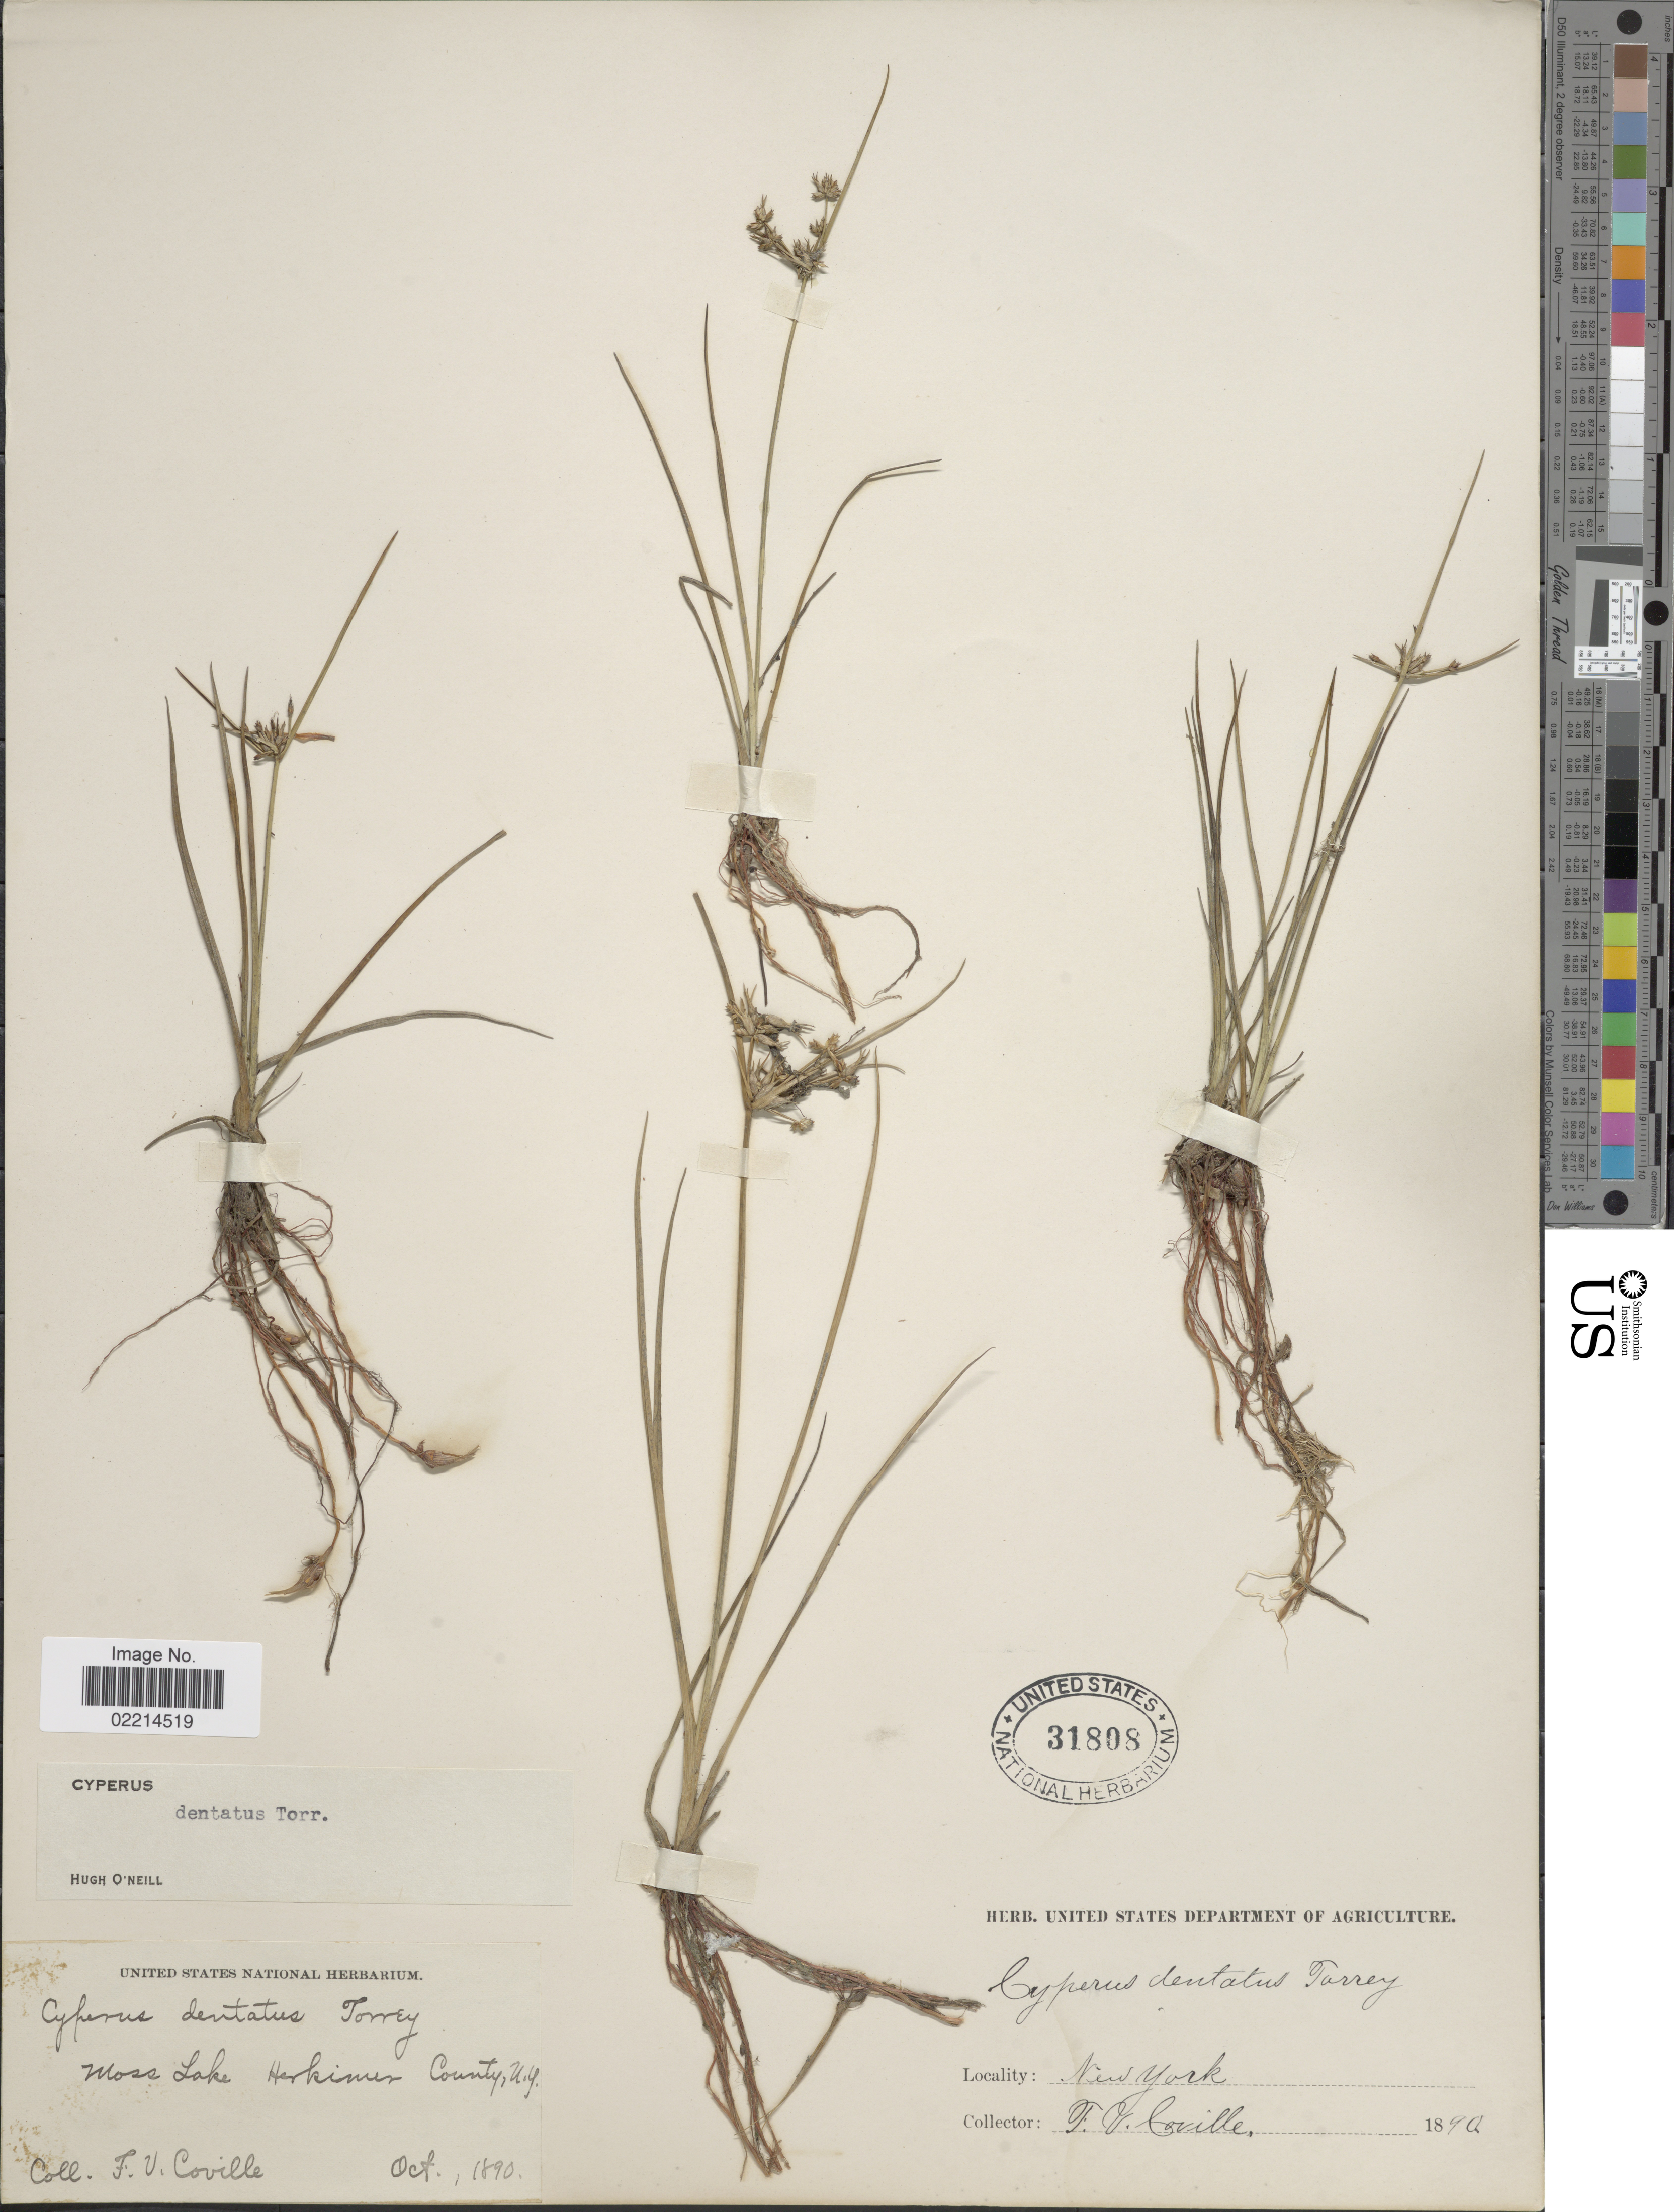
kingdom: Plantae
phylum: Tracheophyta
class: Liliopsida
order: Poales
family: Cyperaceae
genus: Cyperus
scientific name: Cyperus dentatus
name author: Torr.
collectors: F. V. Coville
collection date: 1890-10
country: United States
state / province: New York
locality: Moss Lake, Herkimer County.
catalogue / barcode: US 31808